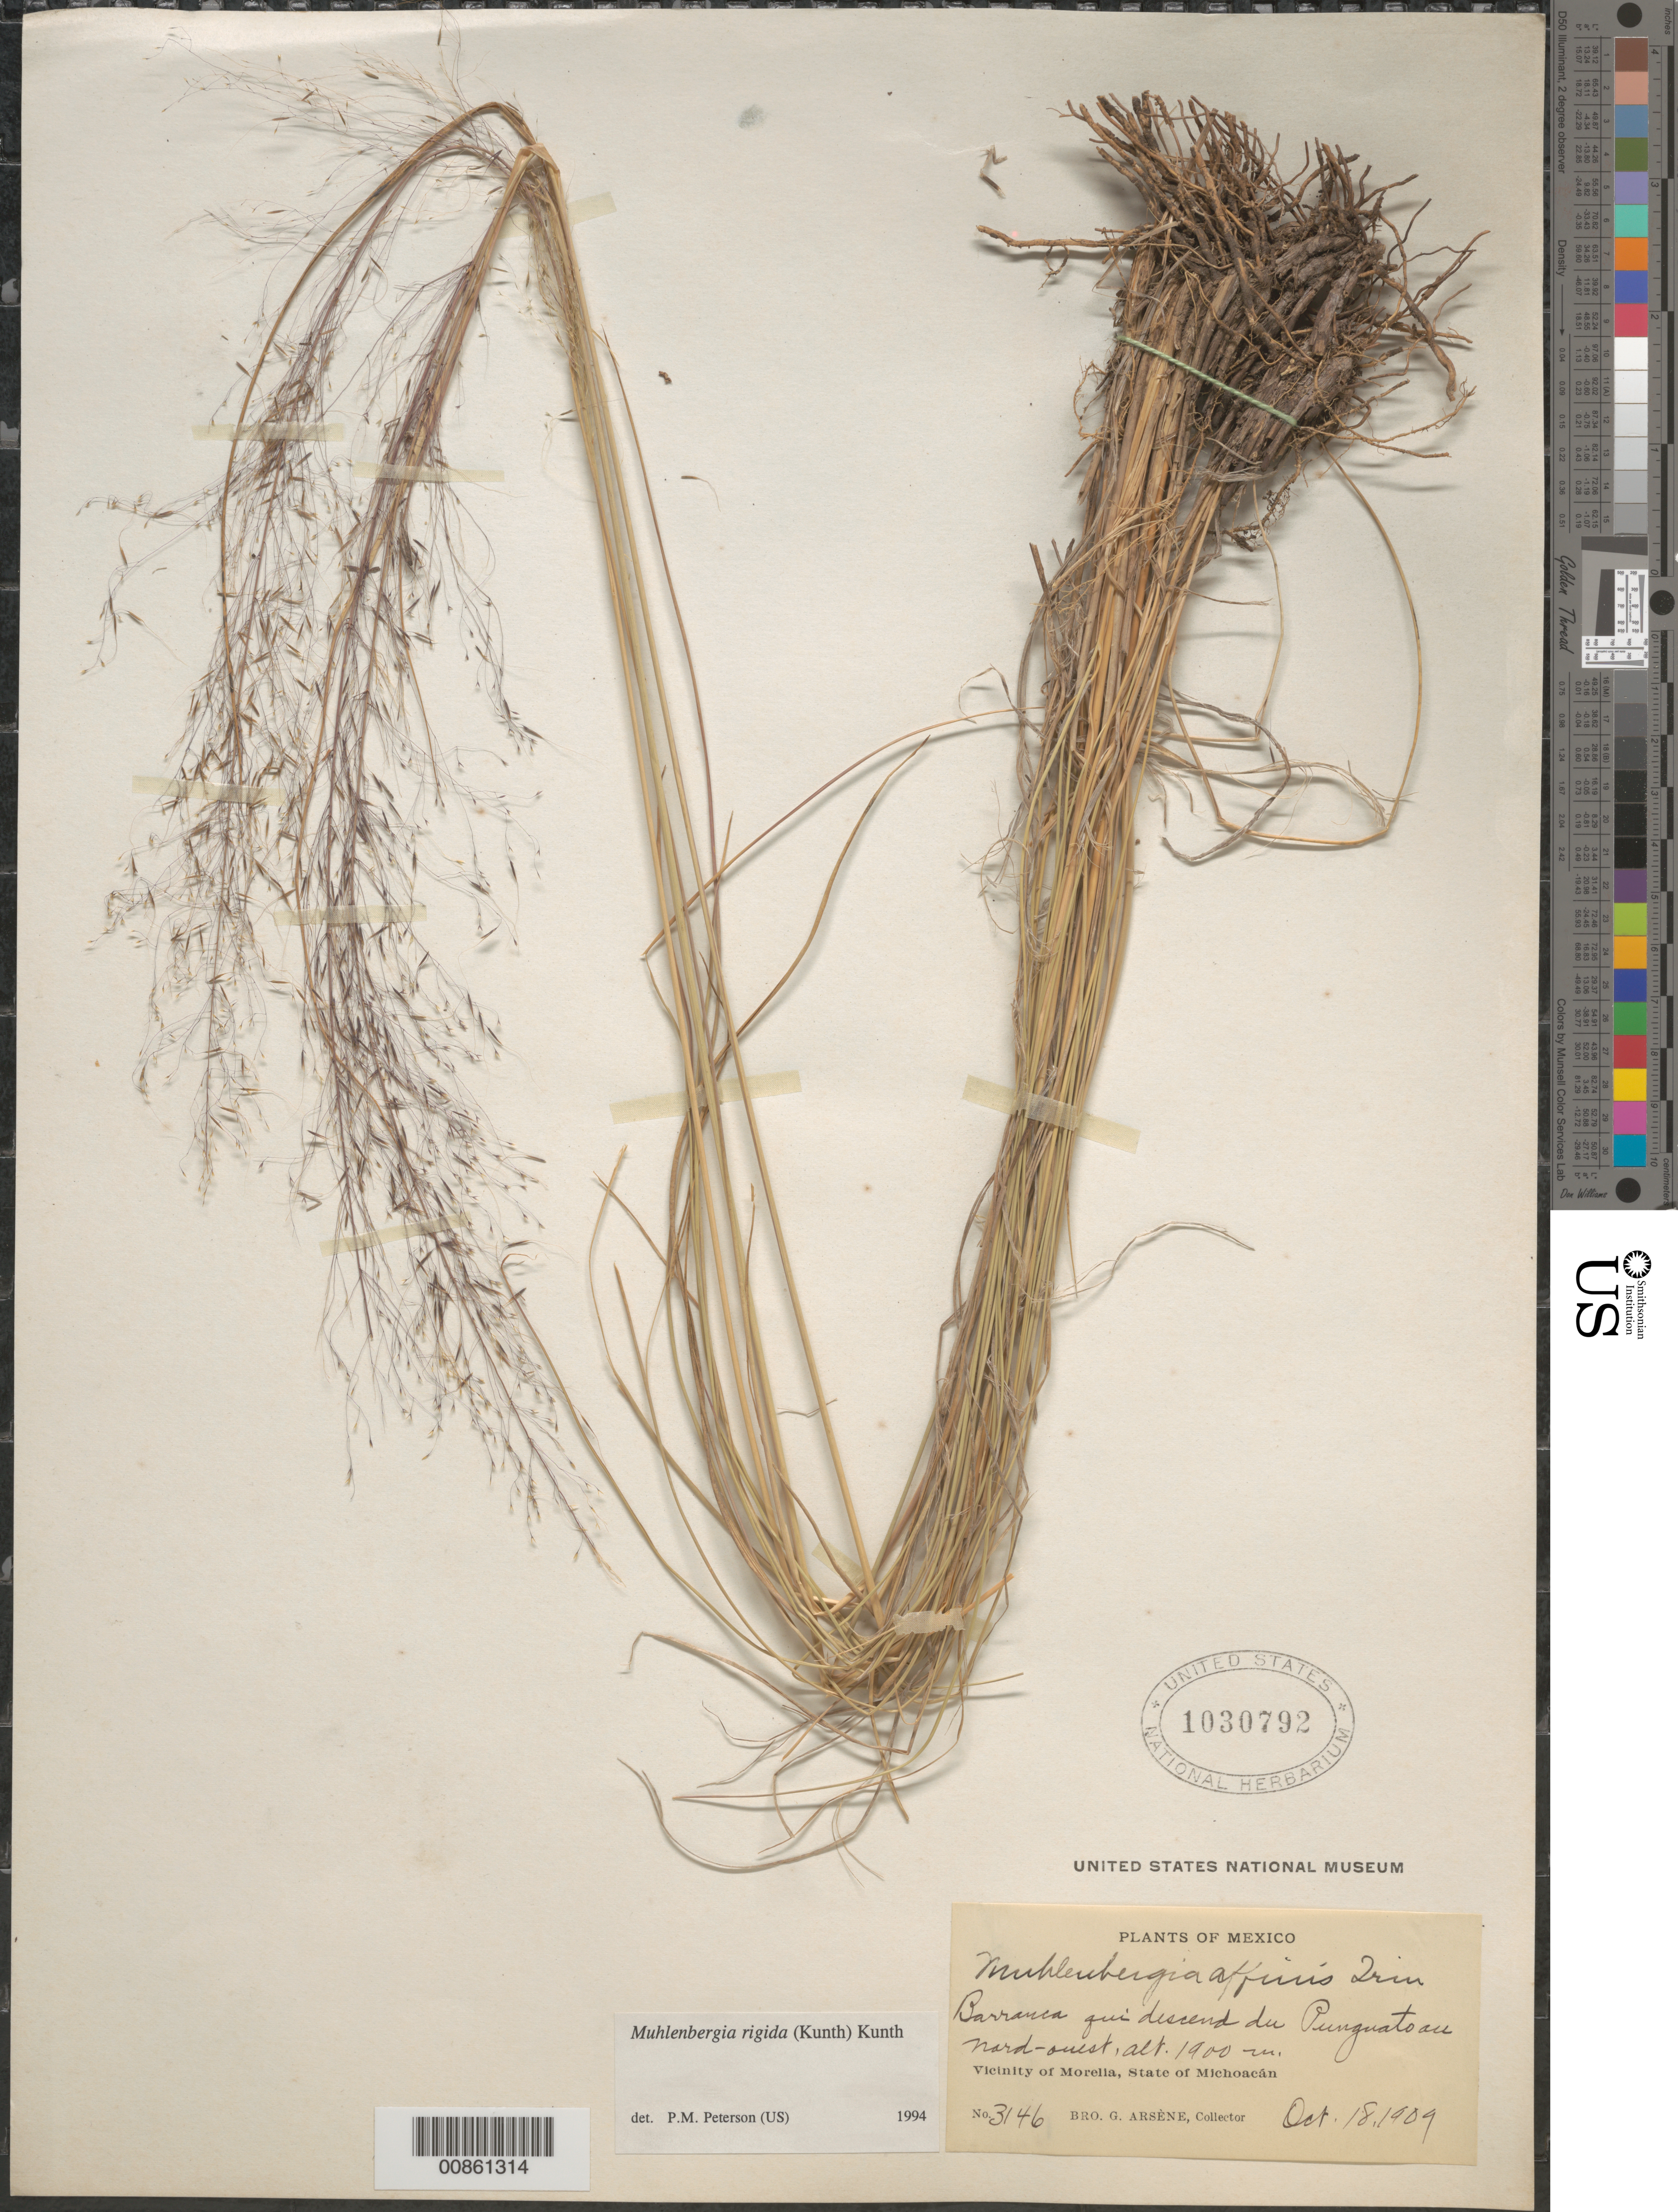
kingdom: Plantae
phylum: Tracheophyta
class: Liliopsida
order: Poales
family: Poaceae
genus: Muhlenbergia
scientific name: Muhlenbergia rigida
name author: (Kunth) Kunth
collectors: Bro. G. Arsène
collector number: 3146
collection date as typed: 18 Oct 1909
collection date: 1909-10-18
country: Mexico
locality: Barranca NW of Punguato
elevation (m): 1900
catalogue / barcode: US 1030792